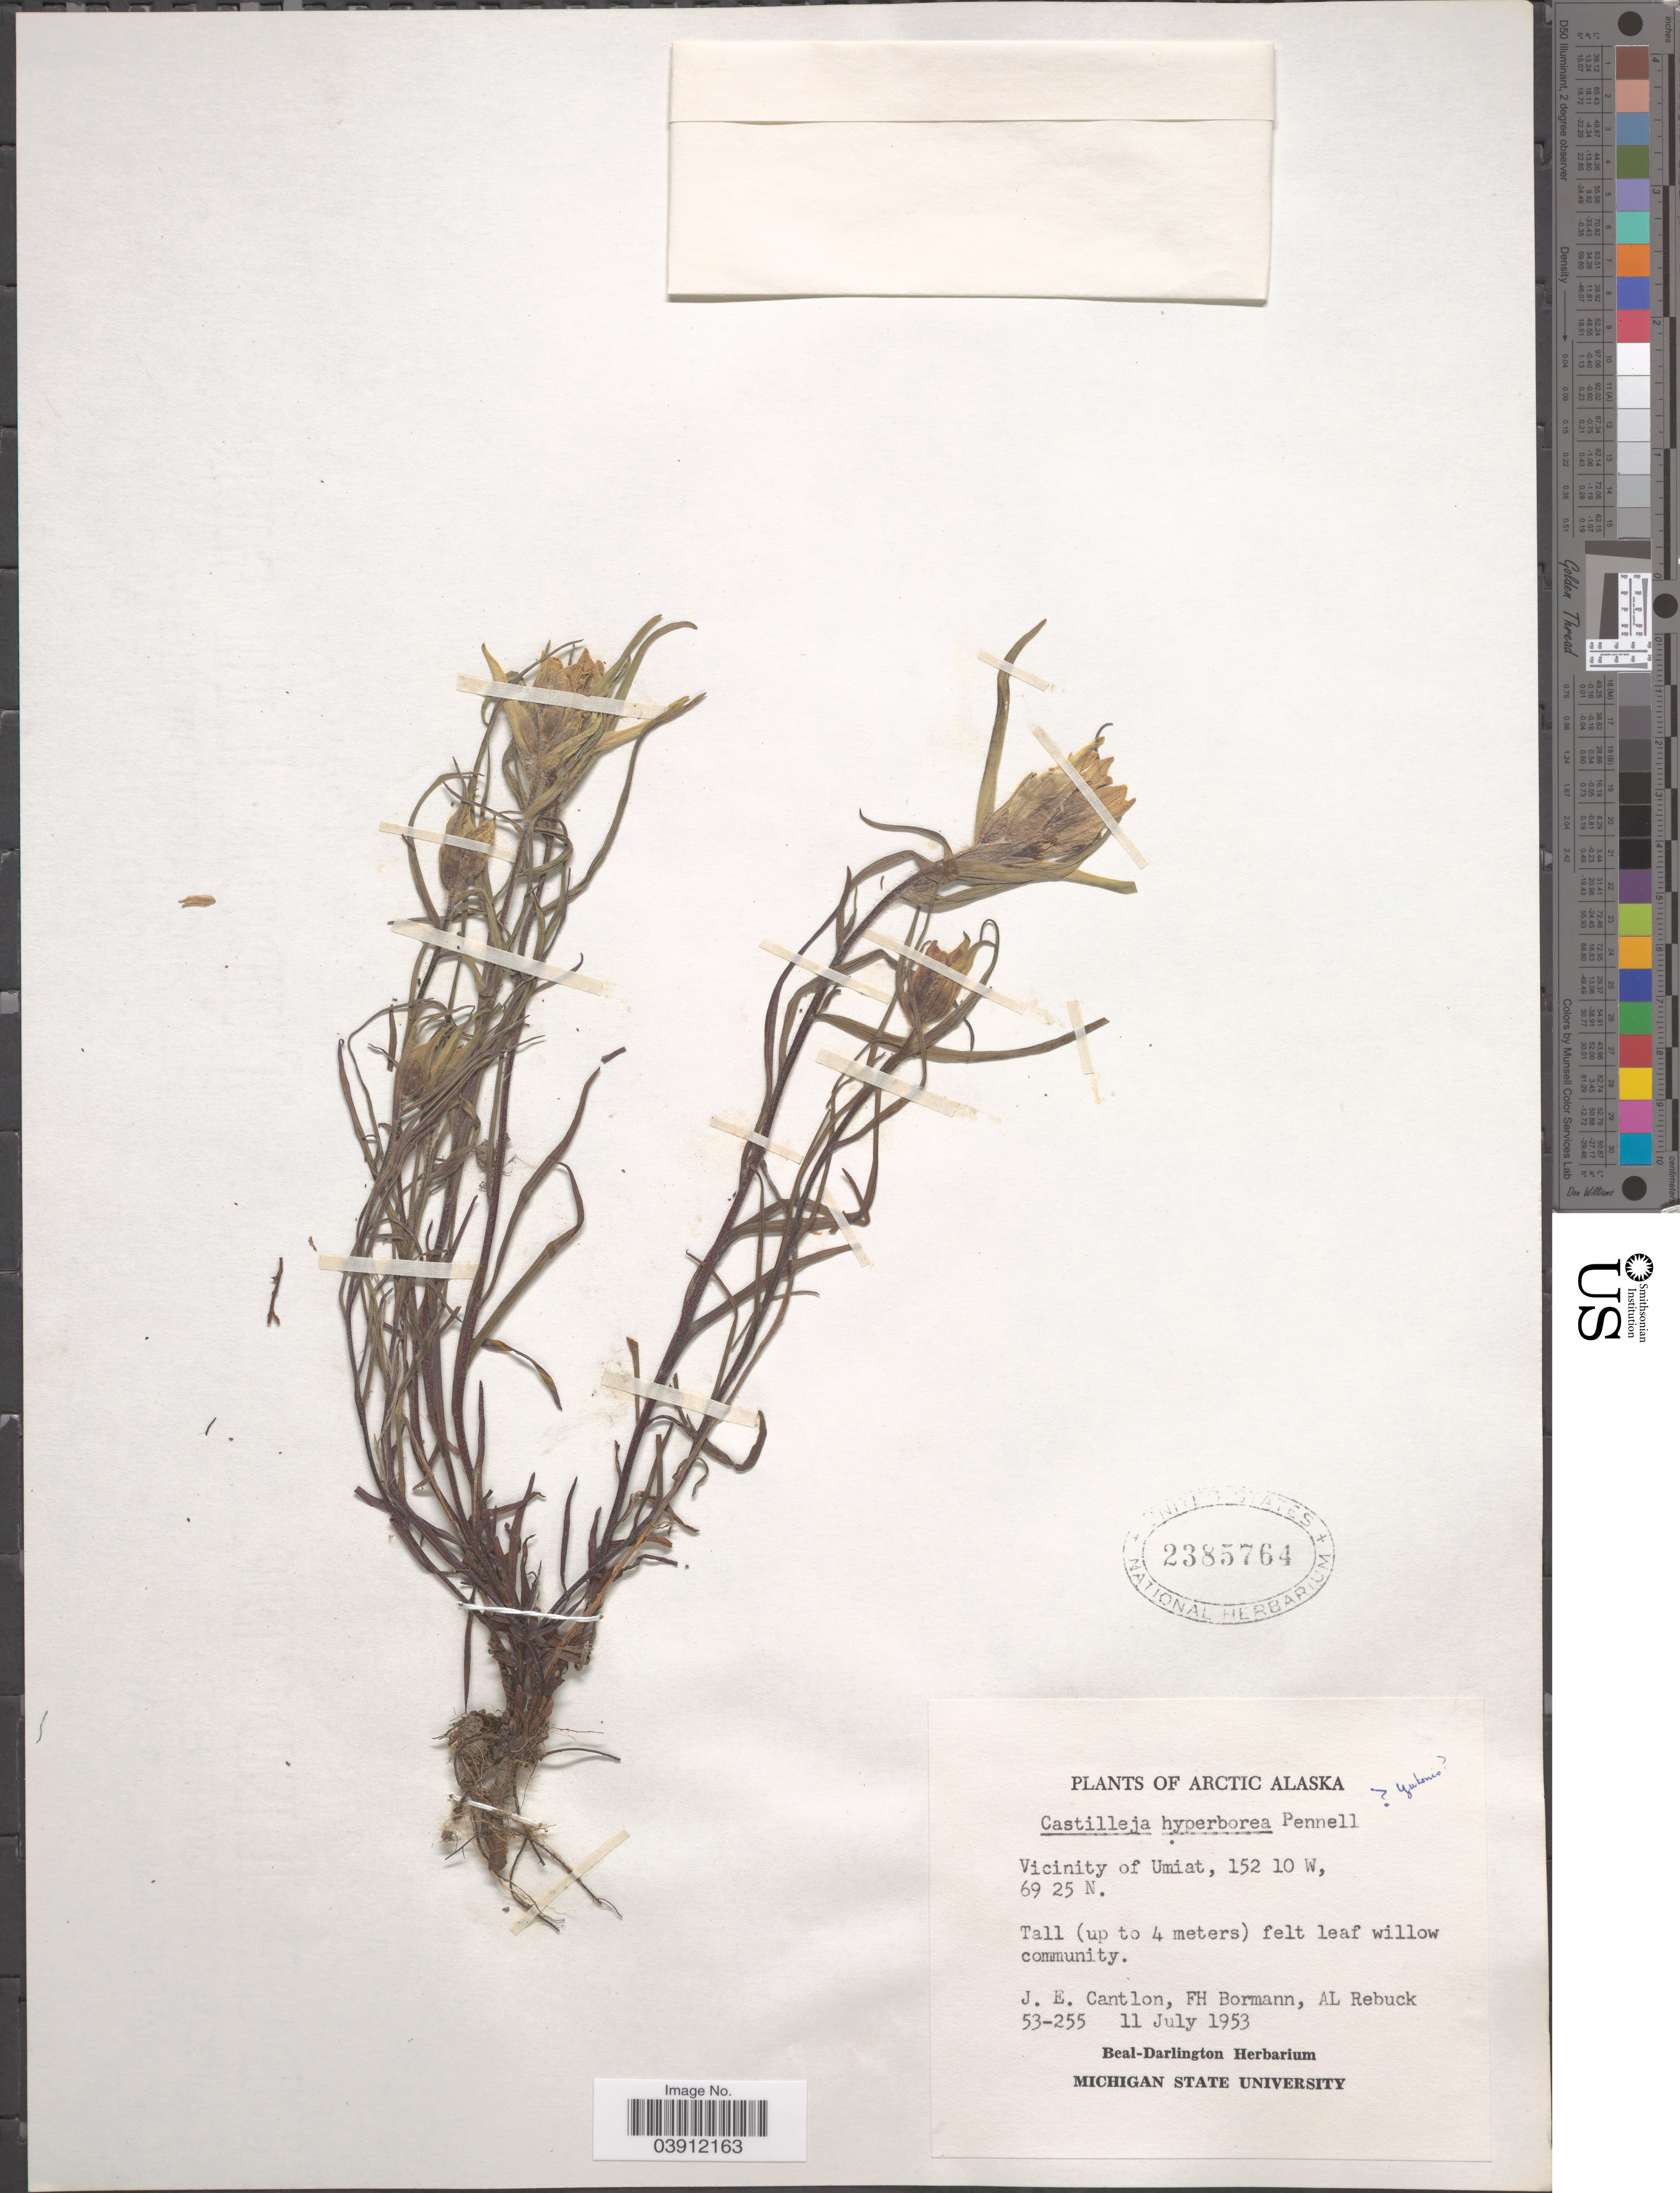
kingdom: Plantae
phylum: Tracheophyta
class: Magnoliopsida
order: Lamiales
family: Orobanchaceae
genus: Castilleja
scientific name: Castilleja hyperborea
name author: Pennell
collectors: J. Cantlon, F. Bormann & A. Rebuck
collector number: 53-255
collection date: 1953-07-11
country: United States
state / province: Alaska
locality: Arctic Alaska. Vicinity of Umiat.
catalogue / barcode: US 2385764